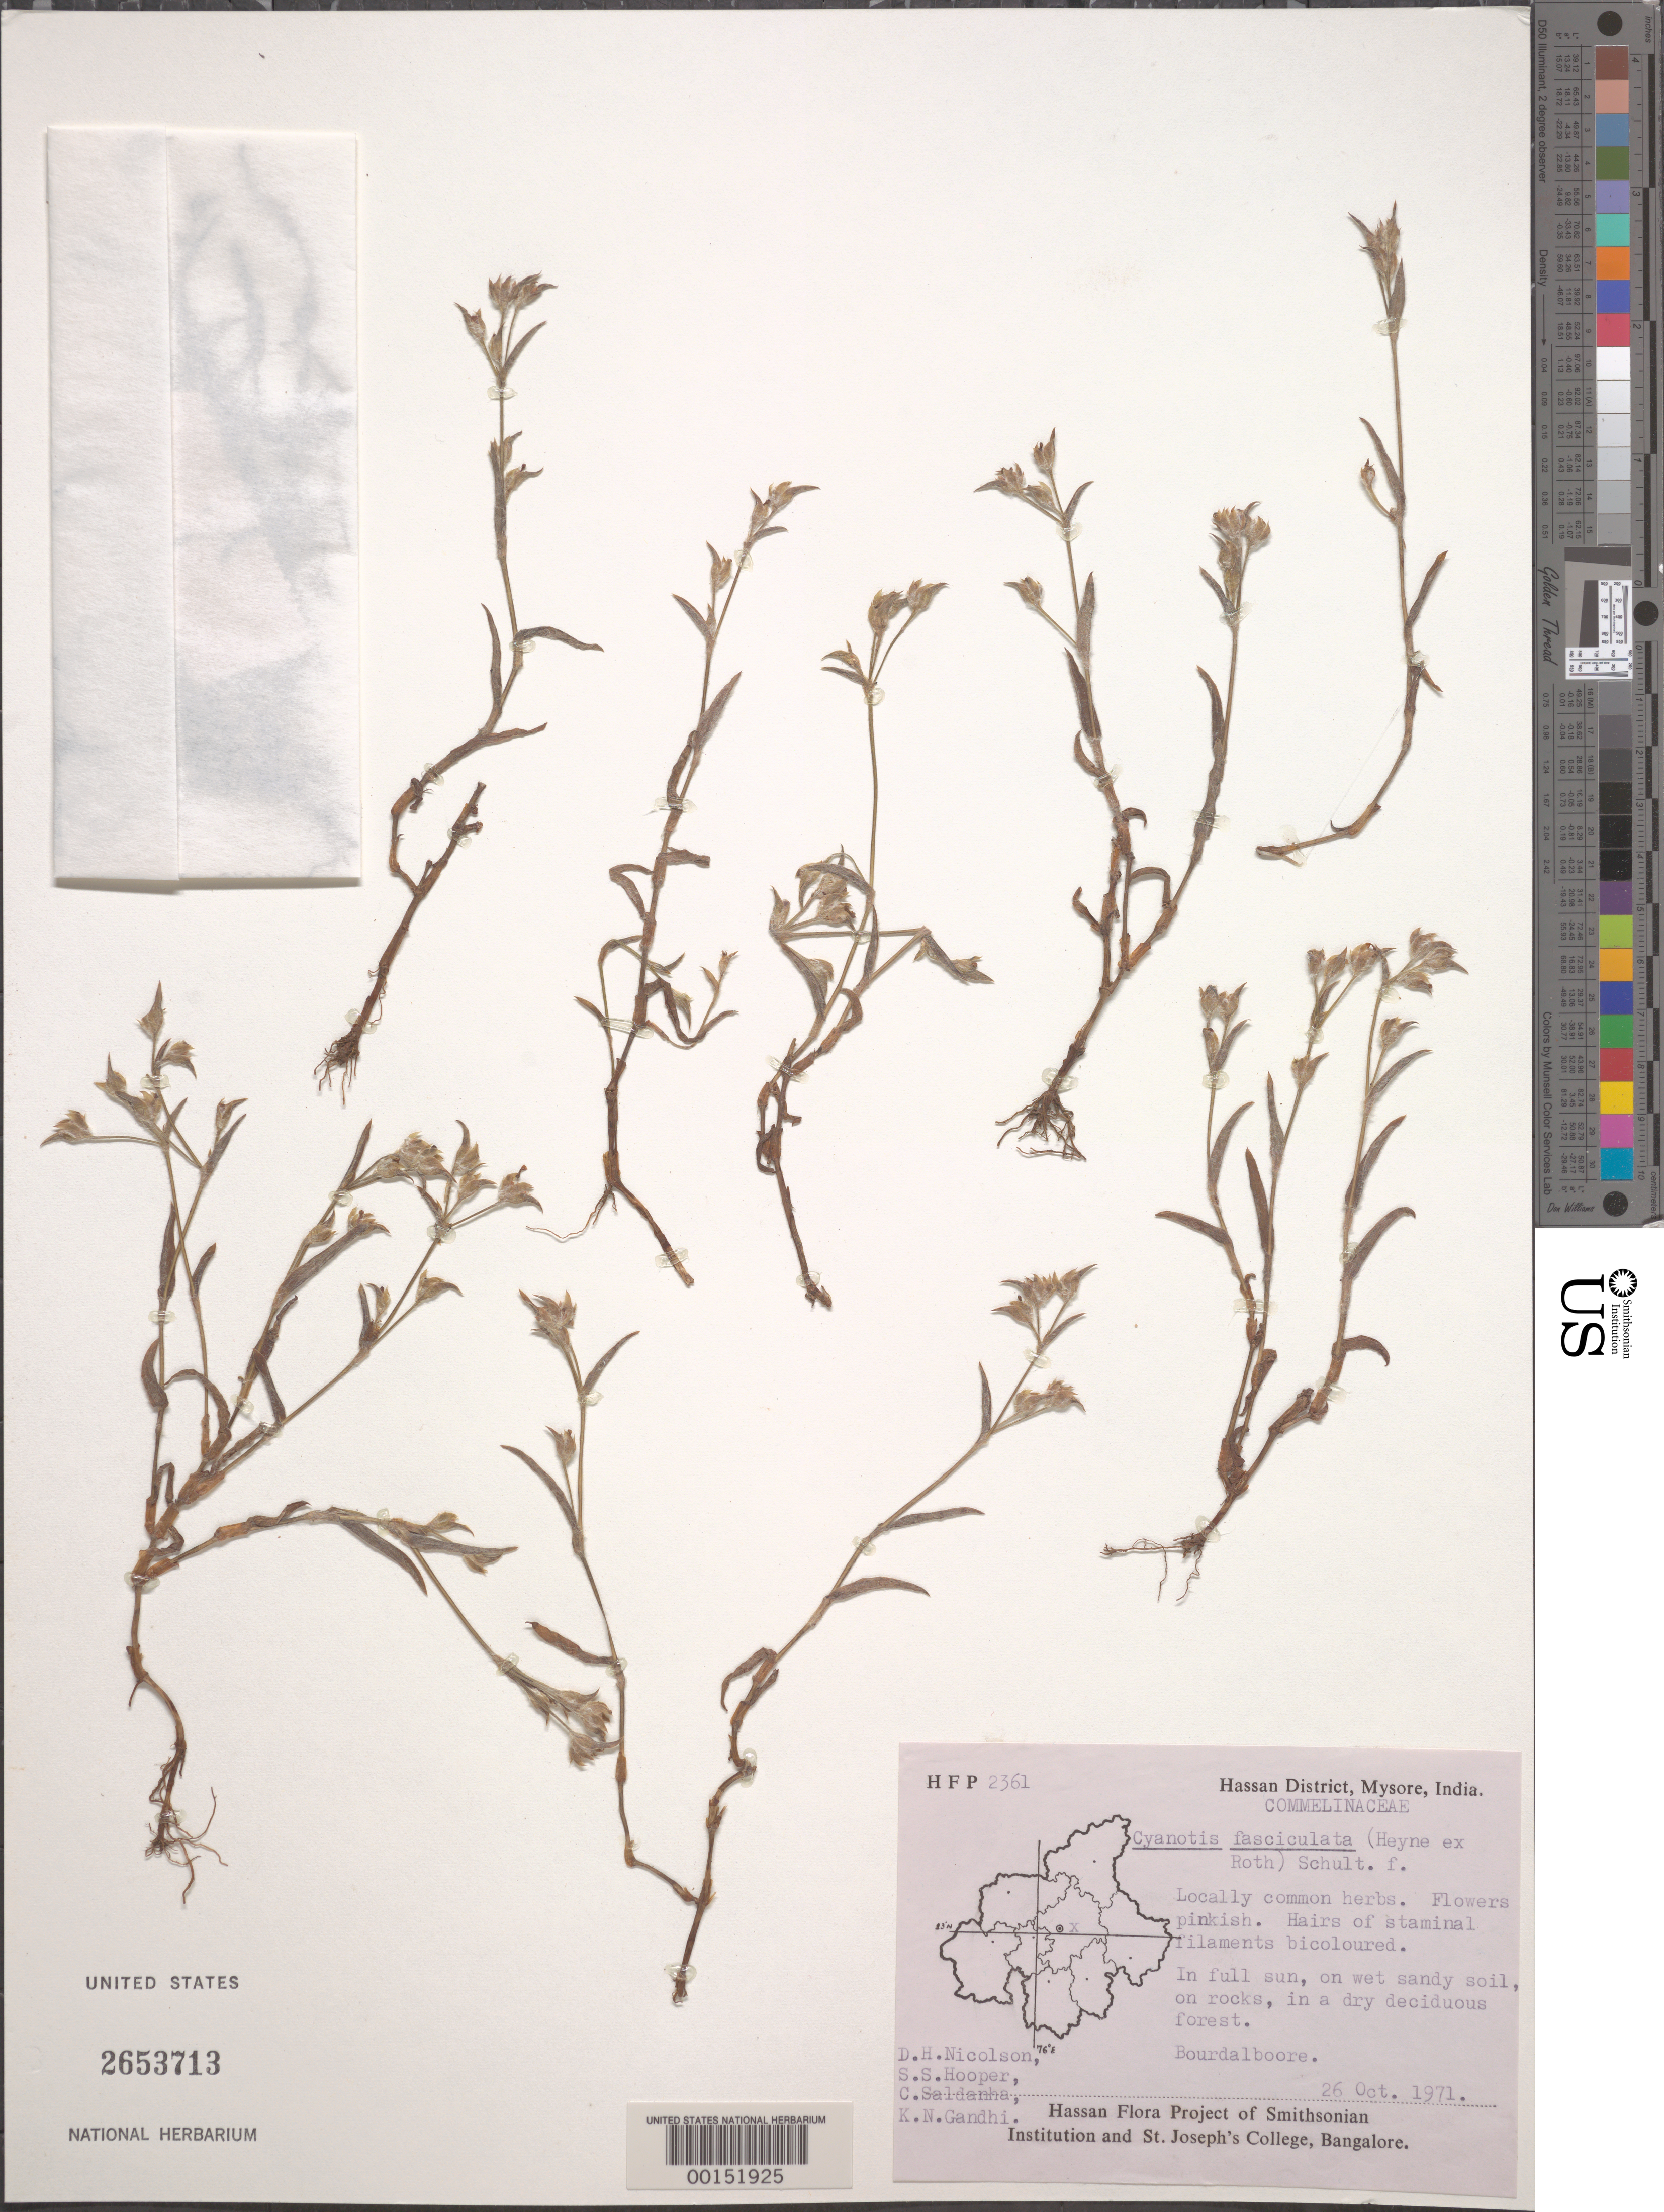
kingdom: Plantae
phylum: Tracheophyta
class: Liliopsida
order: Commelinales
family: Commelinaceae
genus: Cyanotis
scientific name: Cyanotis fasciculata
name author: (Heyne ex Roth) Schult. f.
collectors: D. H. Nicolson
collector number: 2361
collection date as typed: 26 Oct 1971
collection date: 1971-10-26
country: India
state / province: Karnataka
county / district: Hassan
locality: Bourdalboore, mysore state [mysore state = karnataka.]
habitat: Wet, sandy soil on rock, full sun, deciduous forest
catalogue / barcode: US 2653713